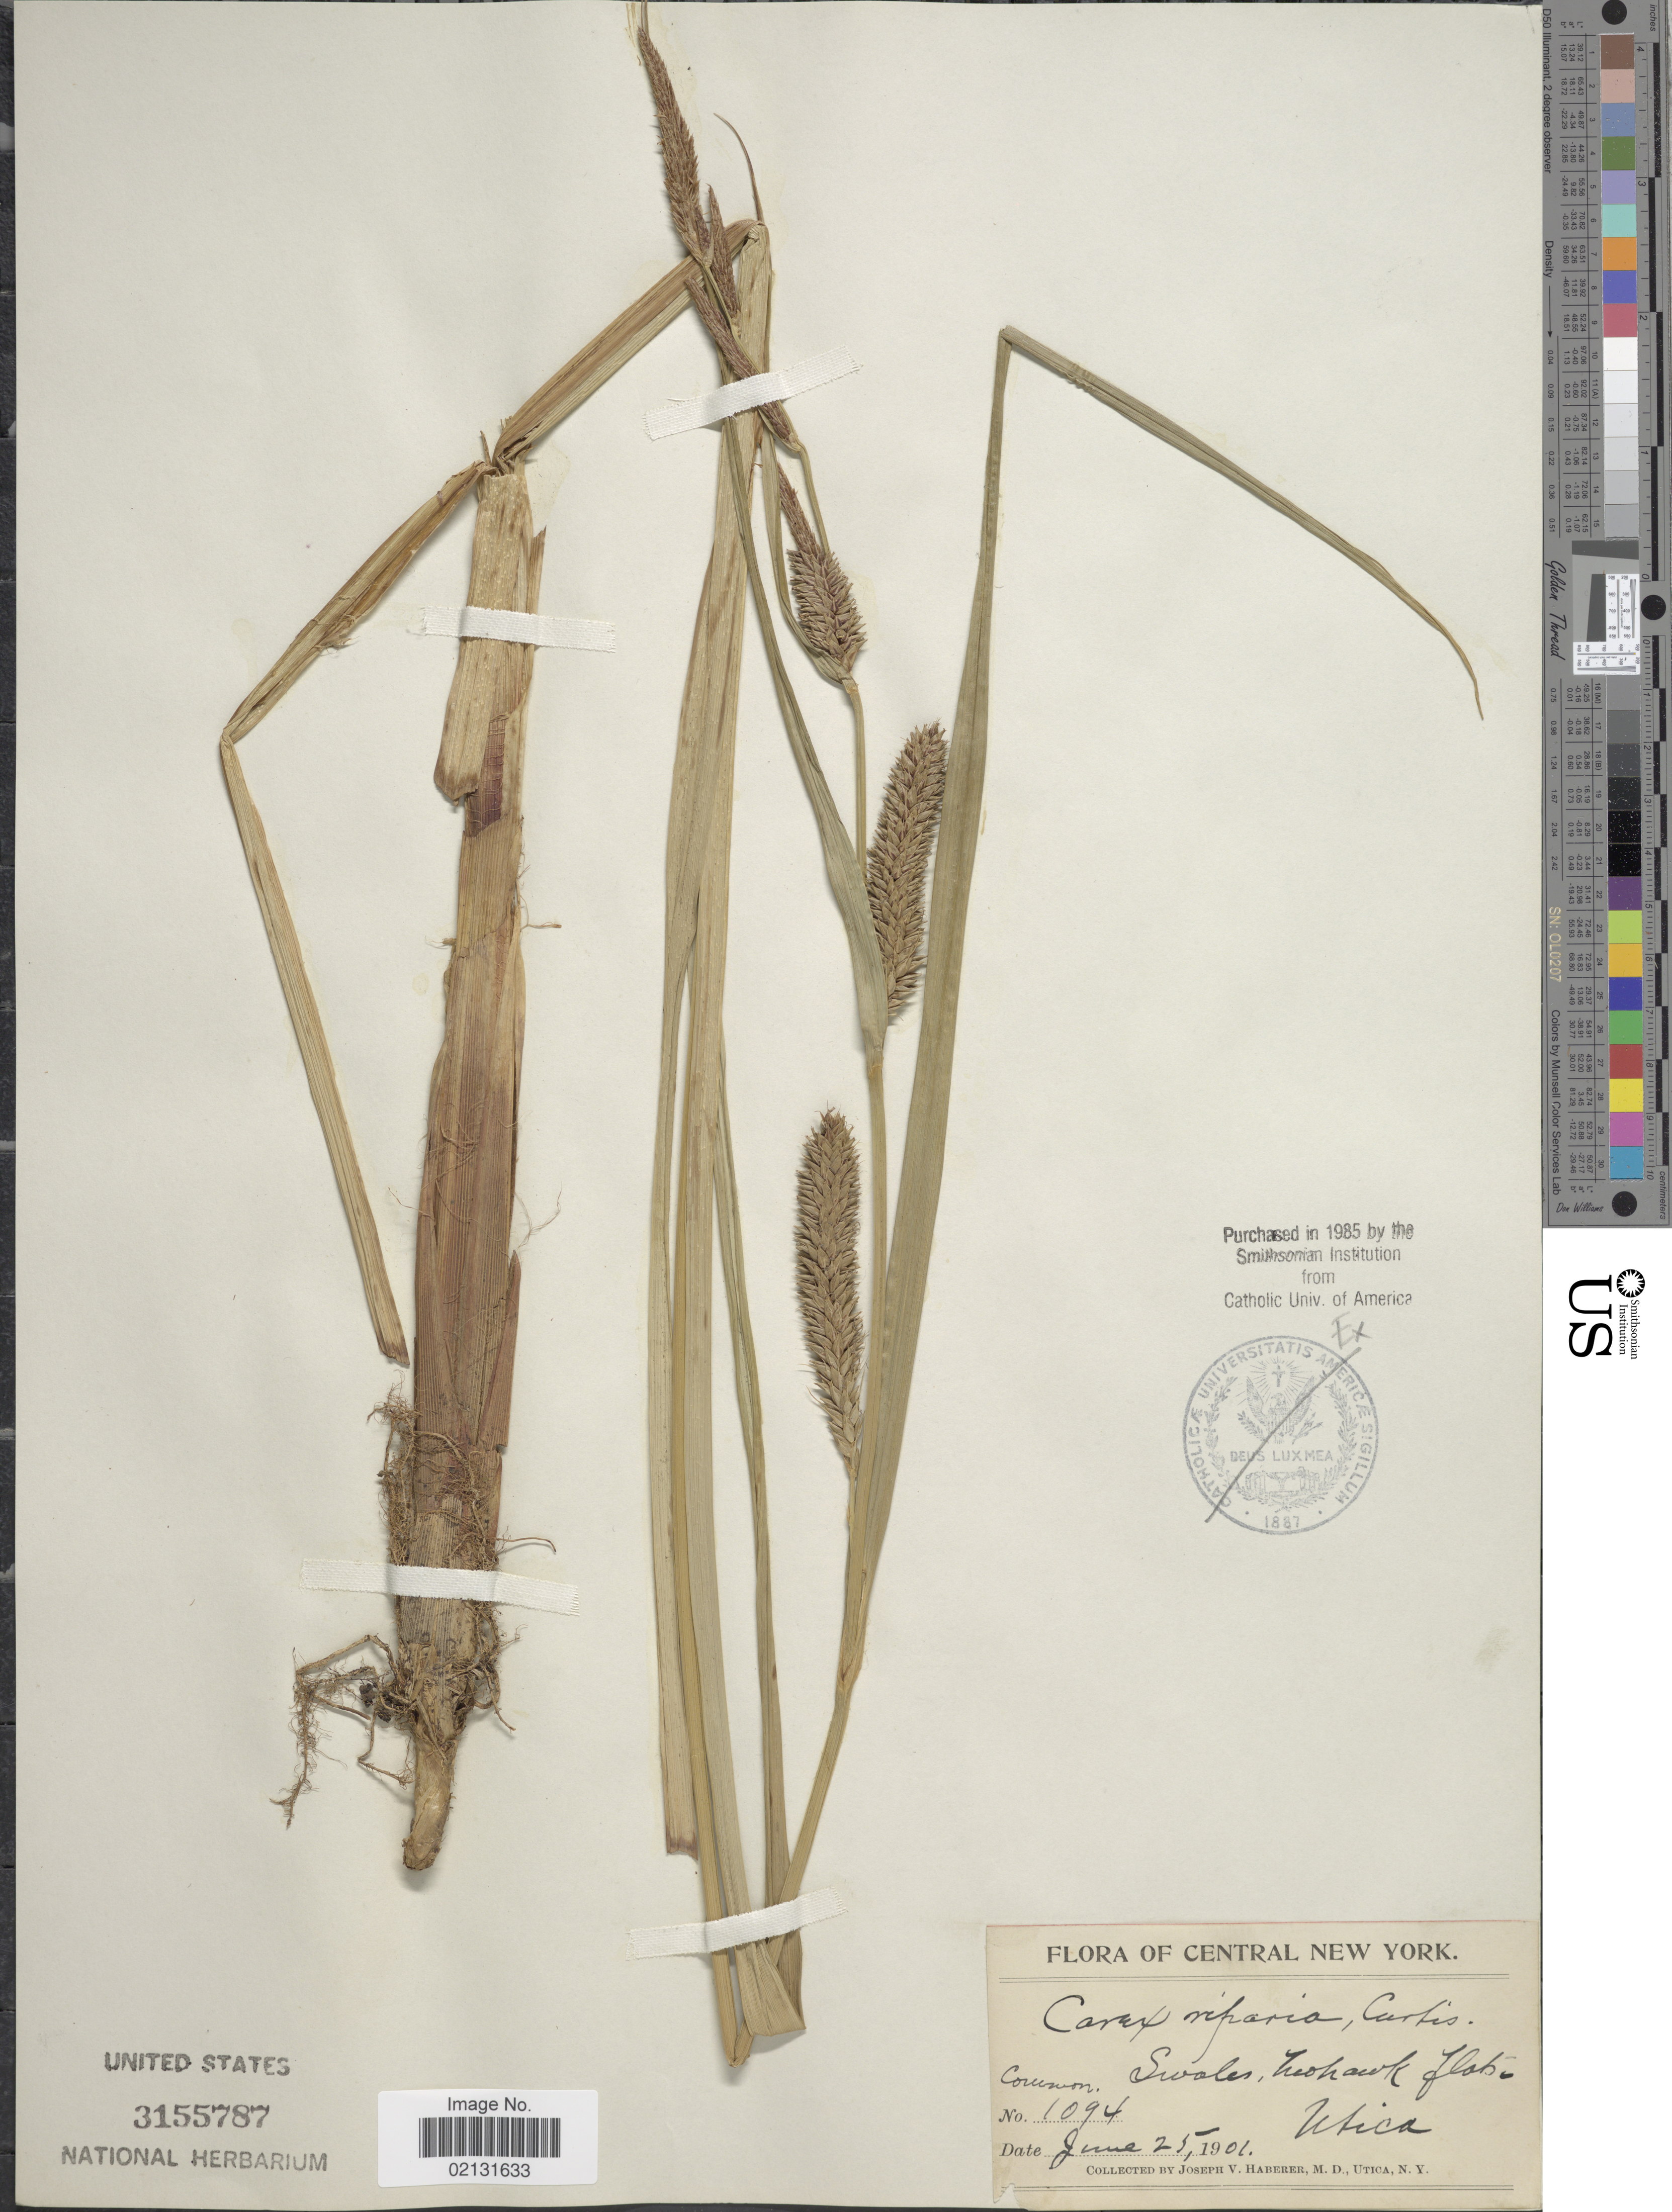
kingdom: Plantae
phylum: Tracheophyta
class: Liliopsida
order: Poales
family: Cyperaceae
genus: Carex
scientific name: Carex riparia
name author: Curtis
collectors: J. V. Haberer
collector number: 1094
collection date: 1901-06-25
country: United States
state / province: New York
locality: Central New York, swales, Mohawk flats, Utica.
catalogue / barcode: US 3155787